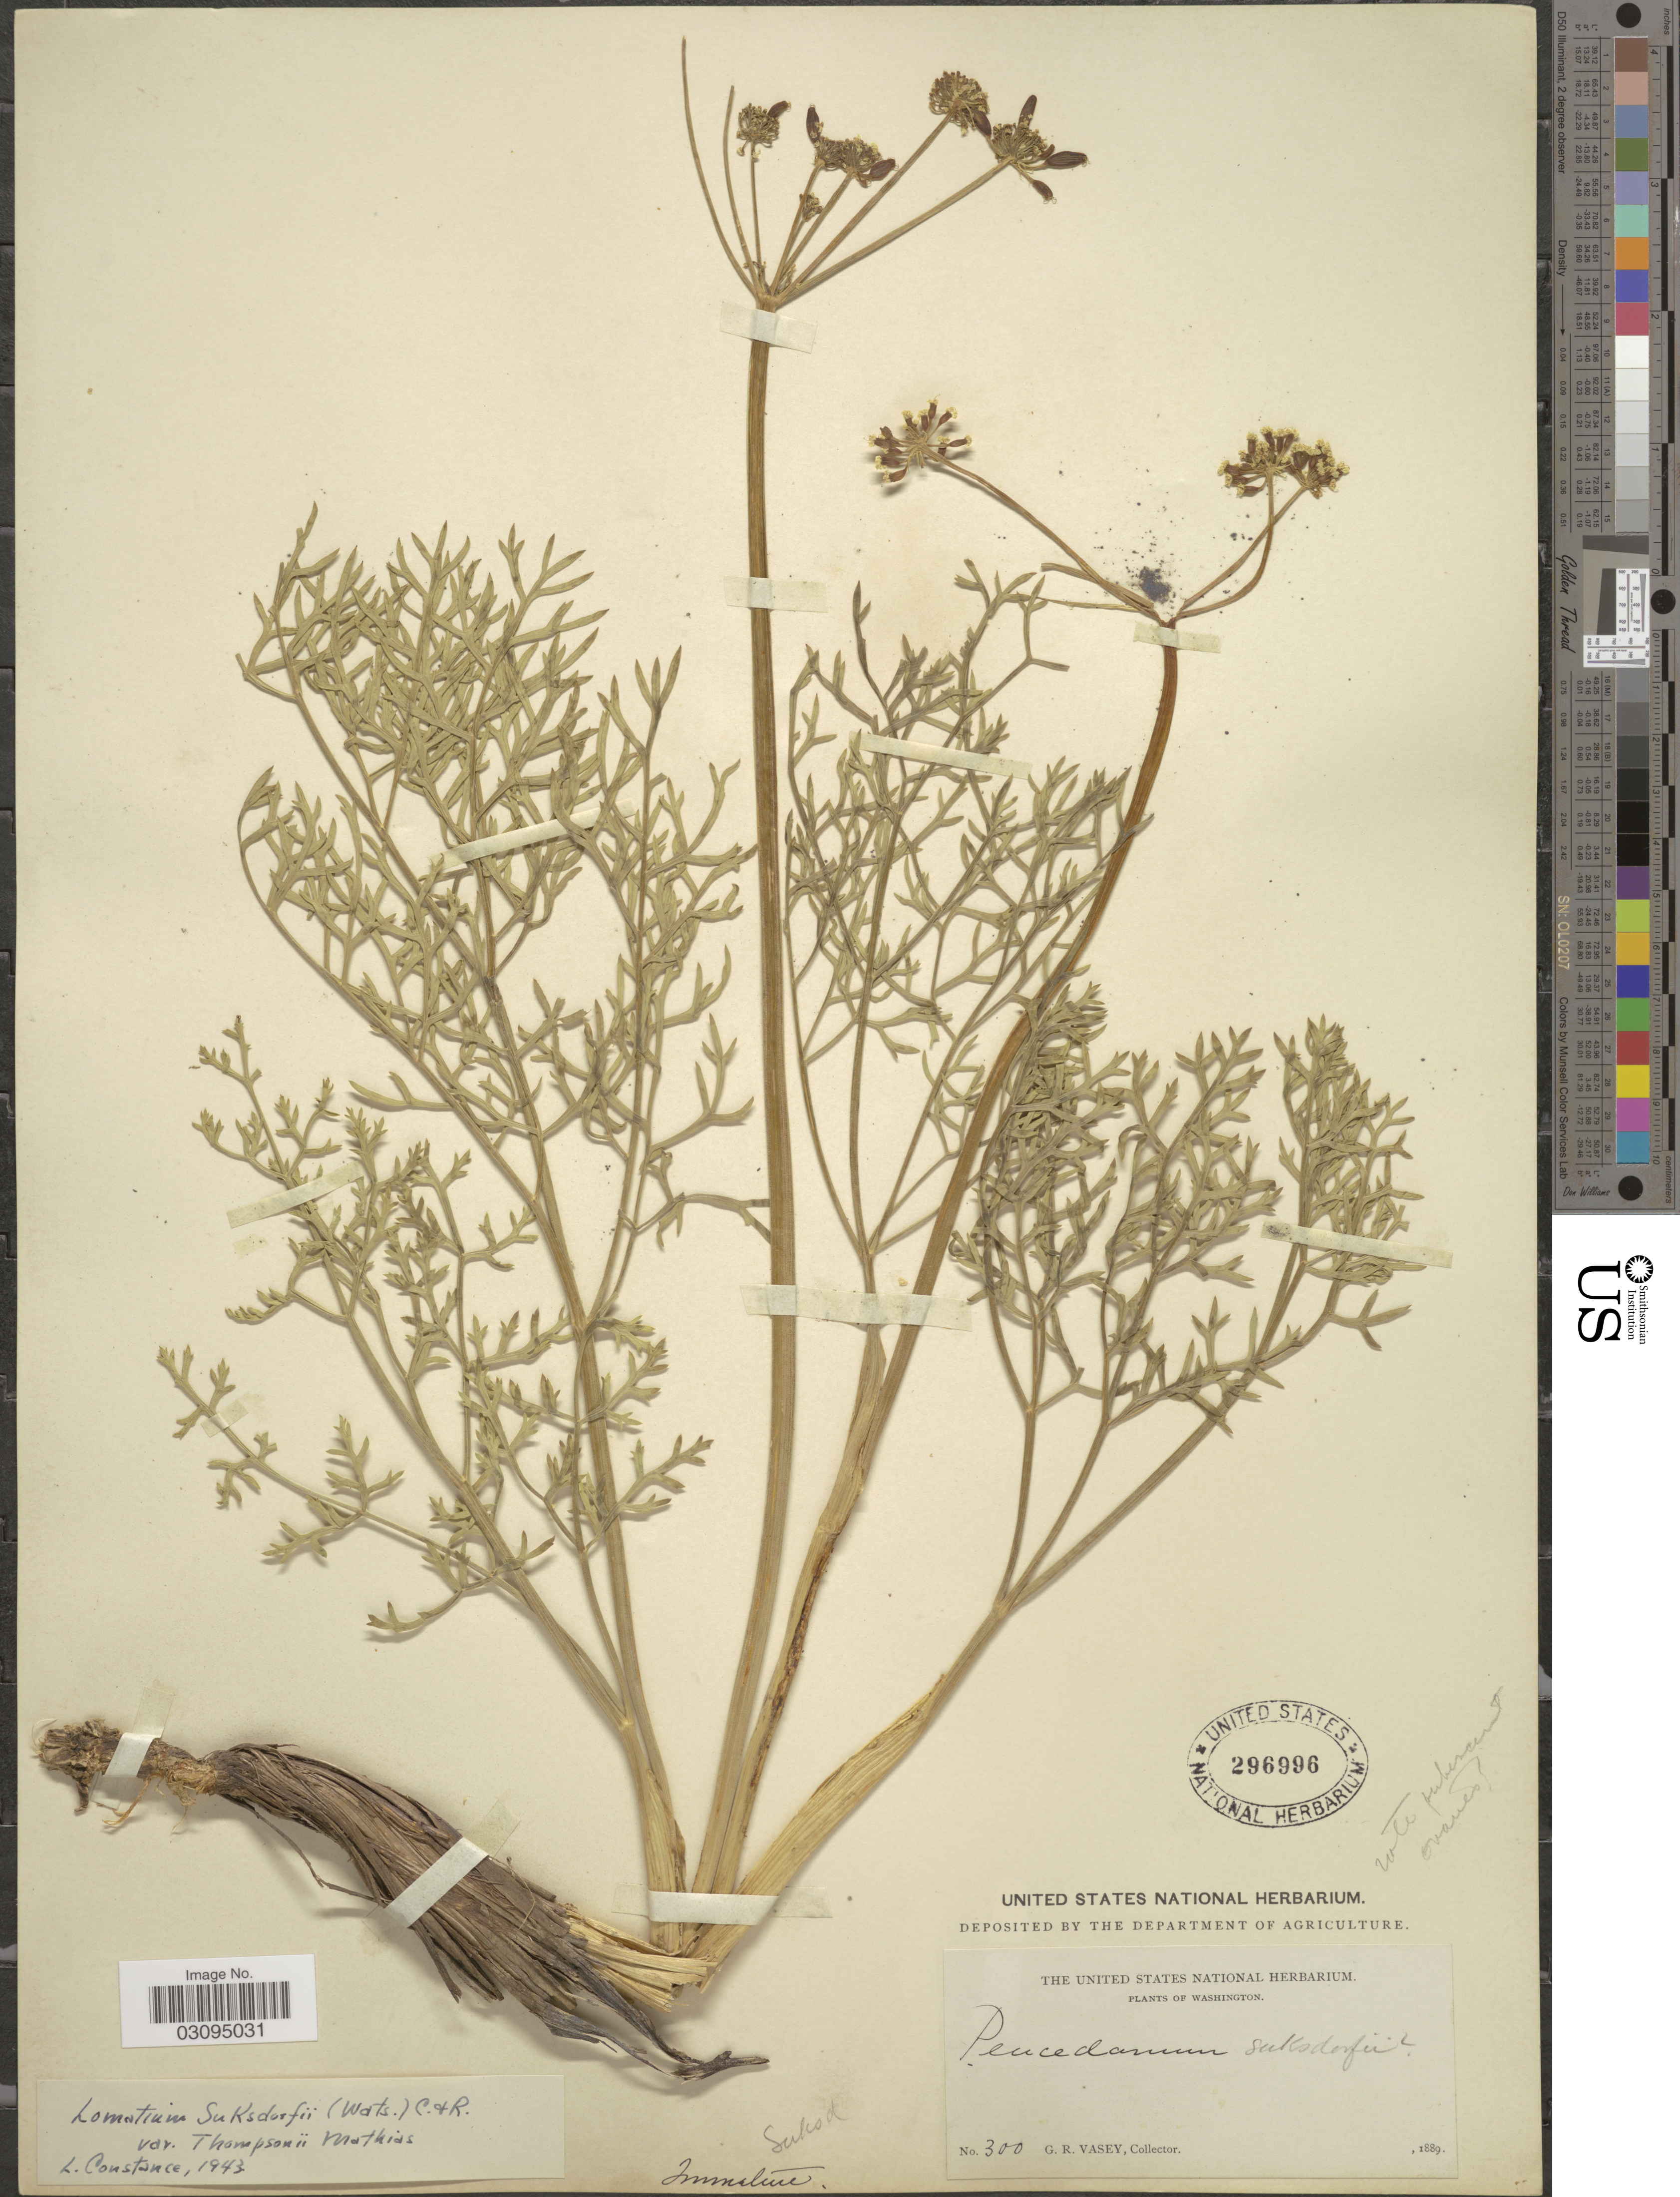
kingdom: Plantae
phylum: Tracheophyta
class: Magnoliopsida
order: Apiales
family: Apiaceae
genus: Lomatium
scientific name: Lomatium suksdorfii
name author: (S. Watson) J.M. Coult. & Rose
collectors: G. R. Vasey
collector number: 300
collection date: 1889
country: United States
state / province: Washington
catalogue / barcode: US 296996